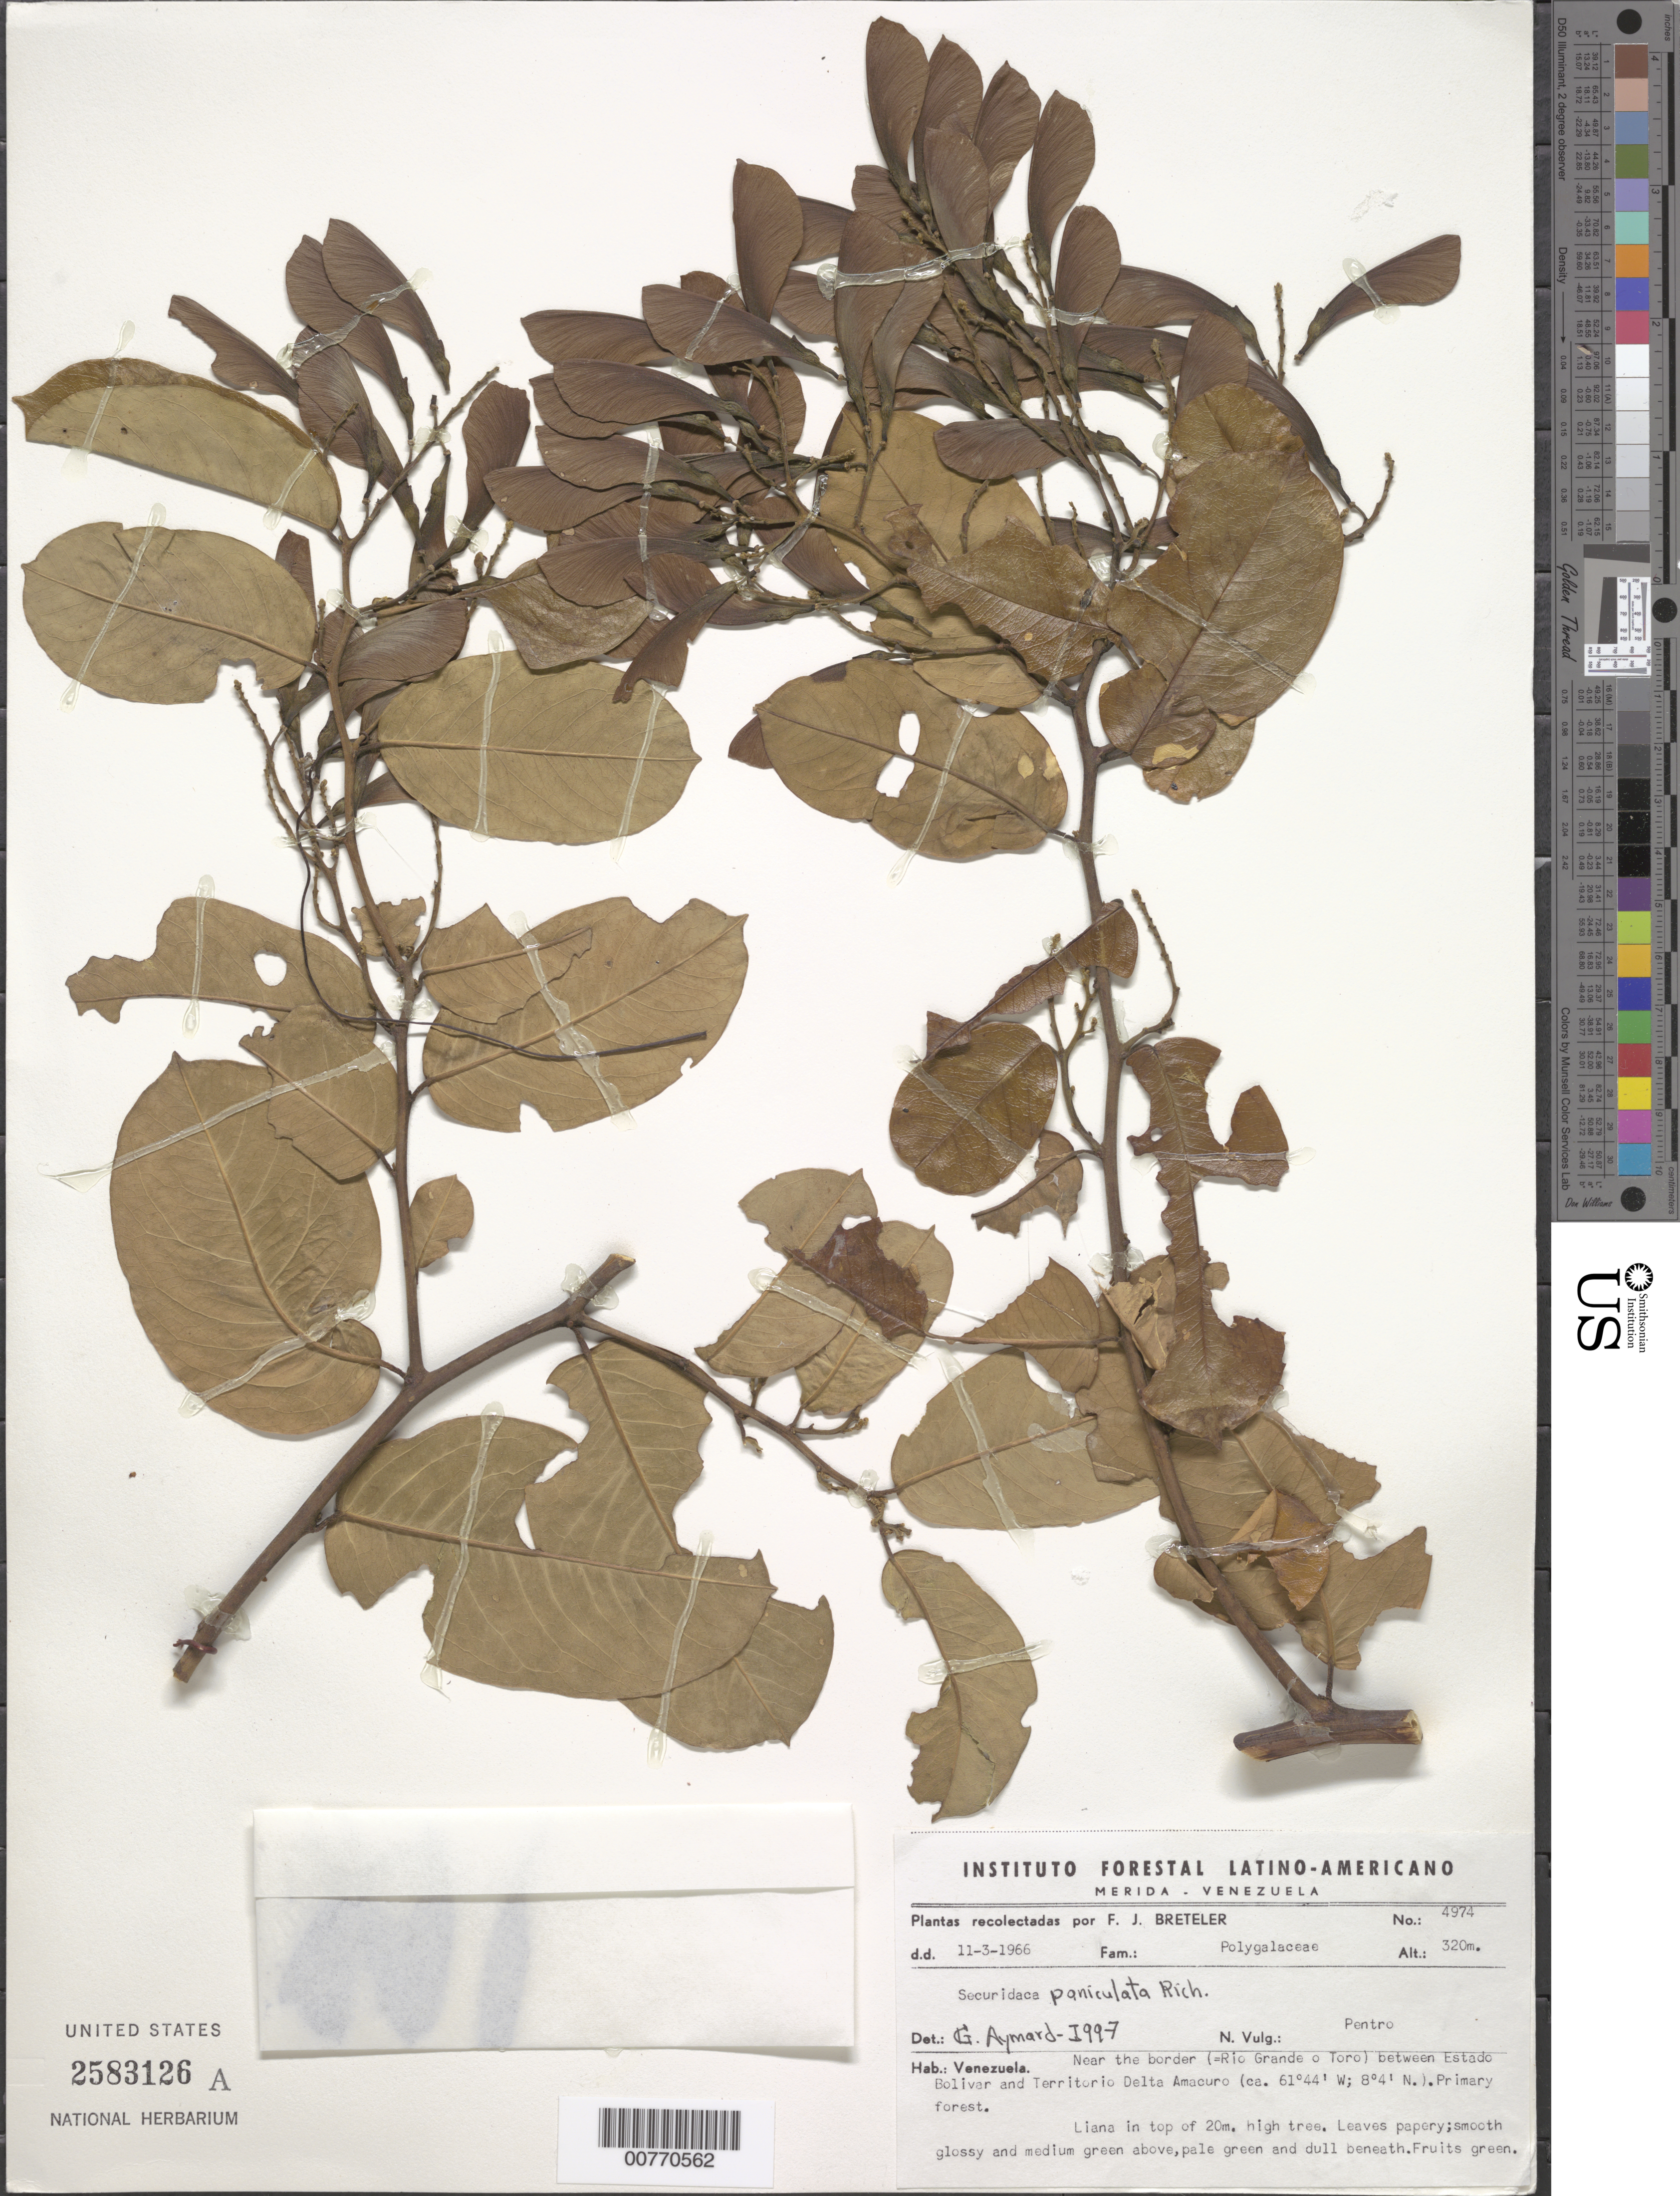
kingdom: Plantae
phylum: Tracheophyta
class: Magnoliopsida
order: Fabales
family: Polygalaceae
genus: Securidaca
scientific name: Securidaca paniculata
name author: Rich.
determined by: Aymard C., G. A., (PORT), Univ. Nac. Exp. de los Llanos Ezequiel Zamora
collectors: F. J. Breteler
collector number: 4974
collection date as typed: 11-Mar-66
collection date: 1966-03-11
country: Venezuela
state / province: Bolívar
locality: Río Grande o Toro, near border between Estado Bolívar and Territorío Delta Amacuro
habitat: Primary forest, in top of 20 m high tree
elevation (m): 320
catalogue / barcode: US 2583126A